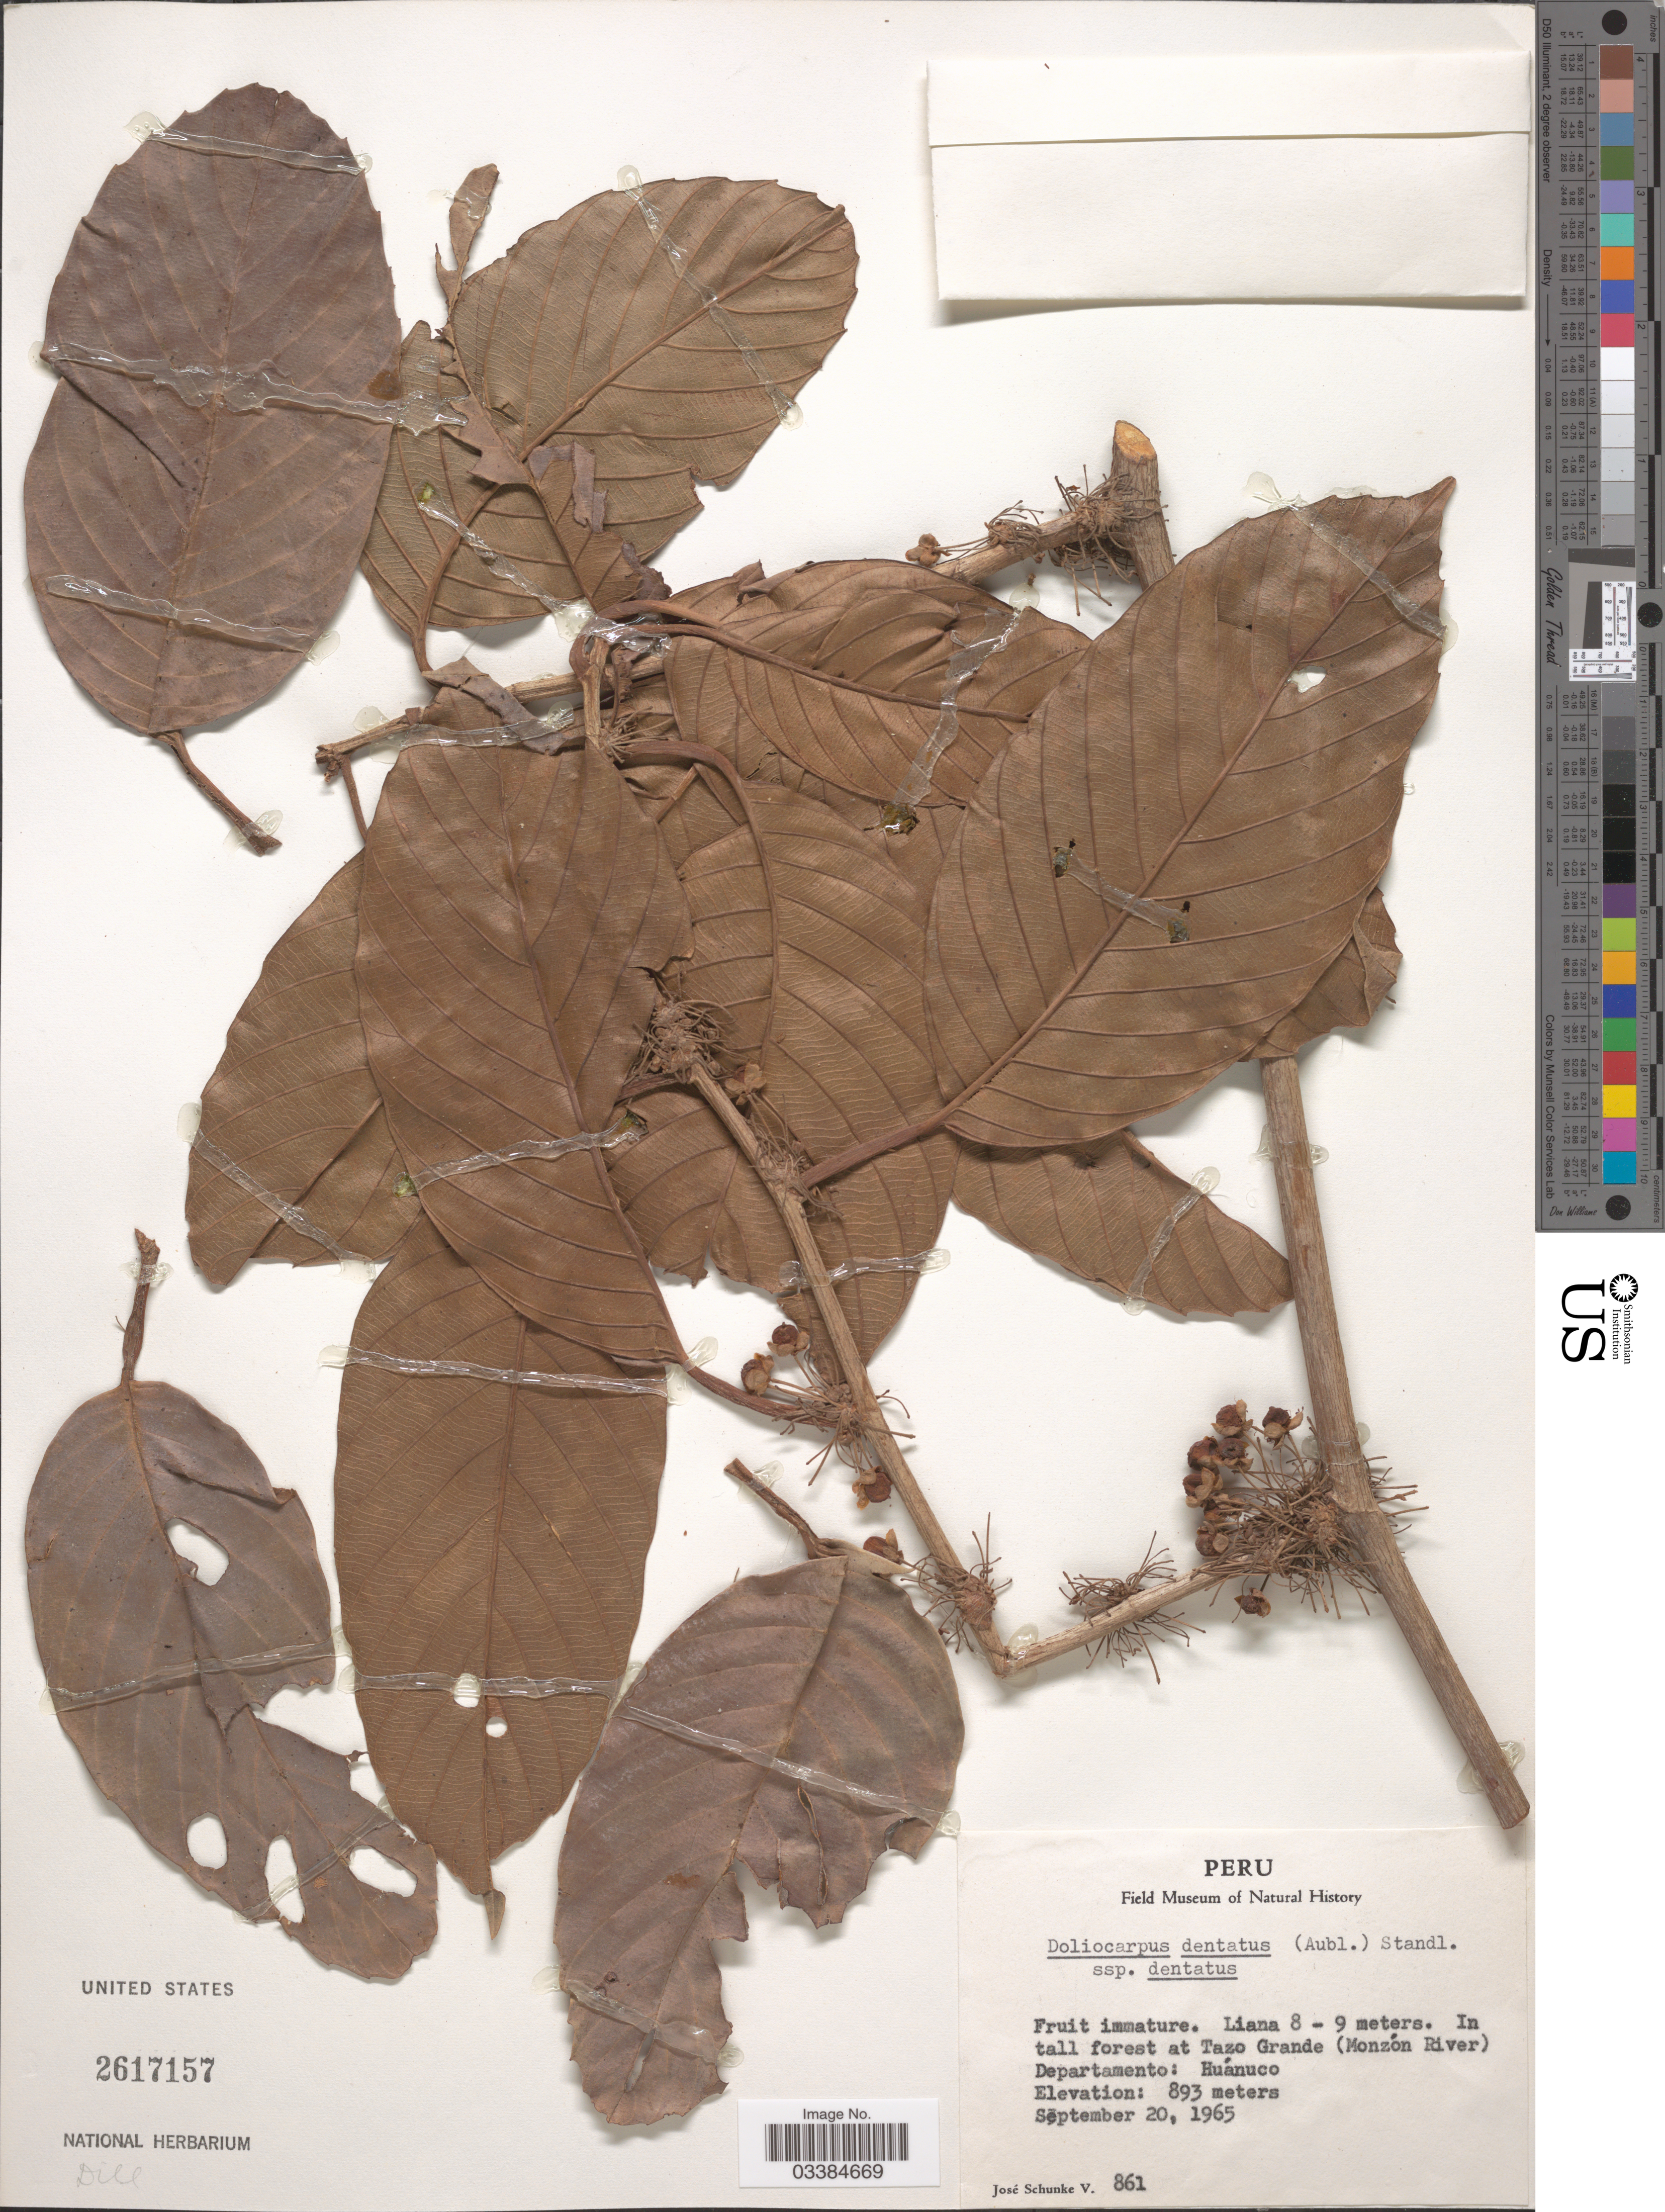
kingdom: Plantae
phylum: Tracheophyta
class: Magnoliopsida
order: Dilleniales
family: Dilleniaceae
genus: Doliocarpus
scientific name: Doliocarpus dentatus subsp. dentatus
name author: (Aubl.) Standl.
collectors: J. Schunke Vigo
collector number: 861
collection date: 1965-09-20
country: Peru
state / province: Huánuco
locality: In tall forest at Tazo Grande (Monzón River). Departamento: Huánuco.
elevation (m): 893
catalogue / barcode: US 2617157